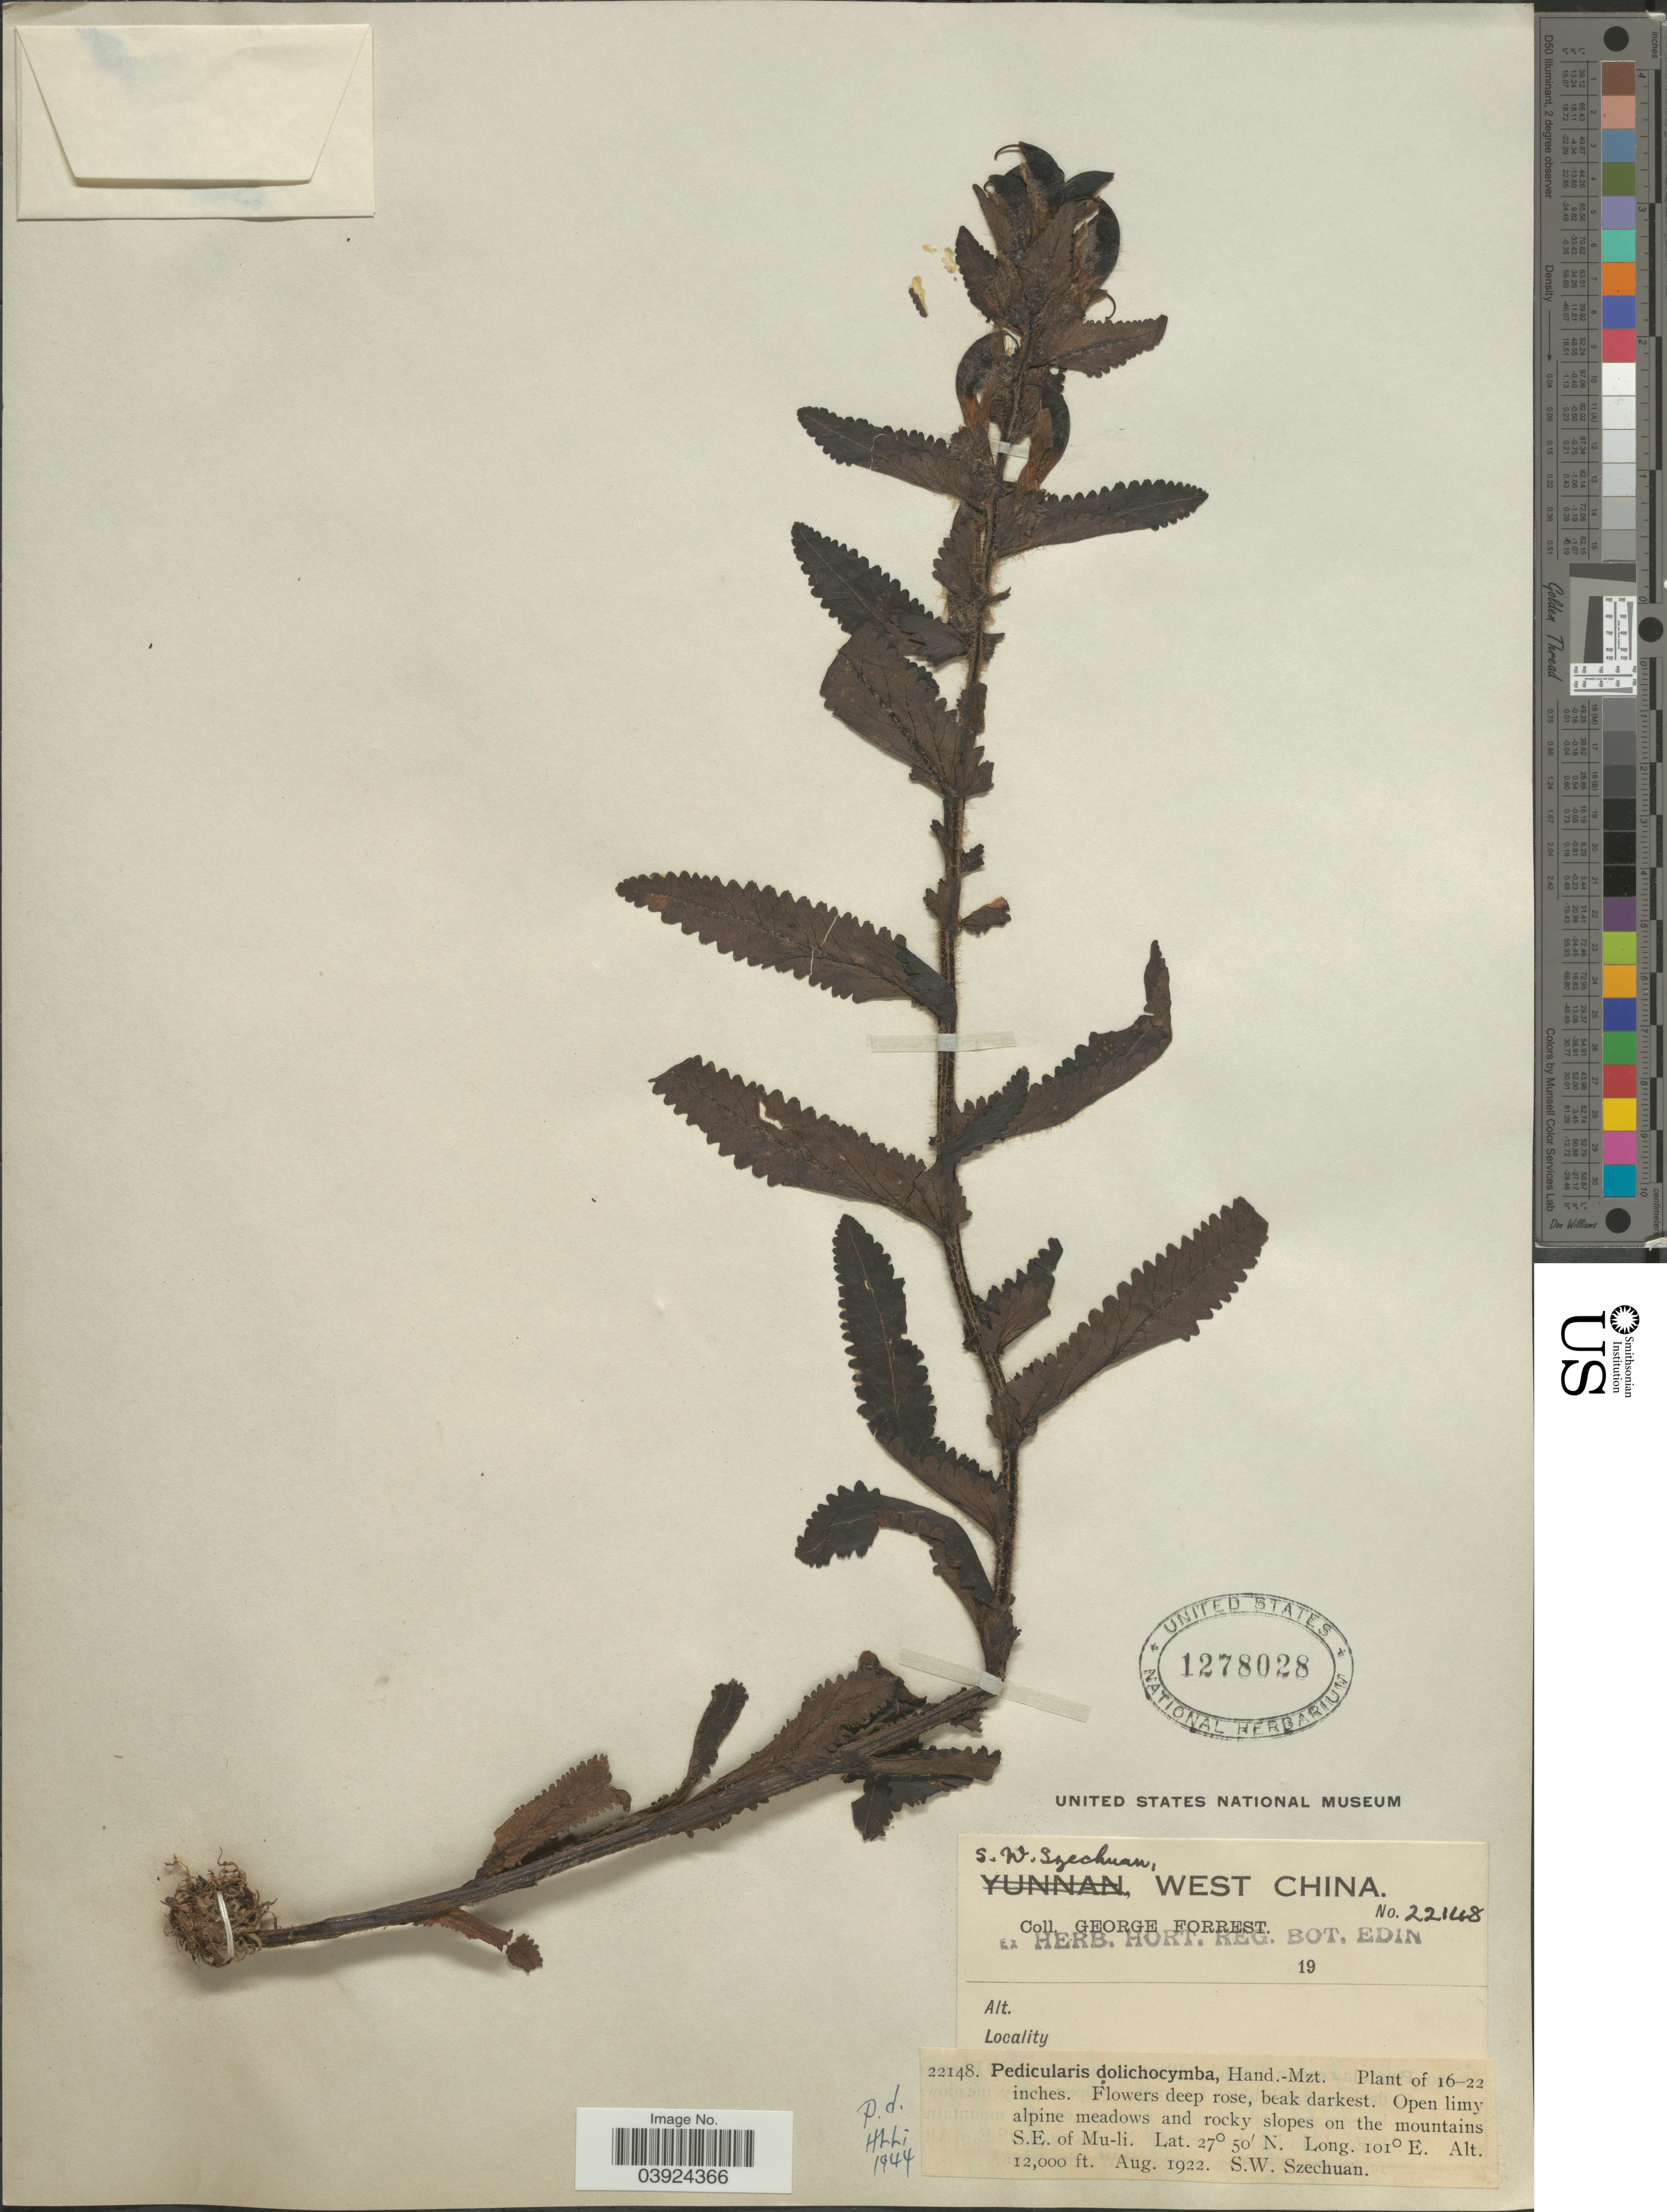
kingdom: Plantae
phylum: Tracheophyta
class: Magnoliopsida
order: Lamiales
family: Orobanchaceae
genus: Pedicularis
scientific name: Pedicularis dolichocymba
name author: Hand.-Mazz.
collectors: G. Forrest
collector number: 22148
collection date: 1922-08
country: China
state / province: Sichuan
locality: West China. On the mountains S.E. of Mu-li. S.W. Szechuan.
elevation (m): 3658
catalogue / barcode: US 1278028